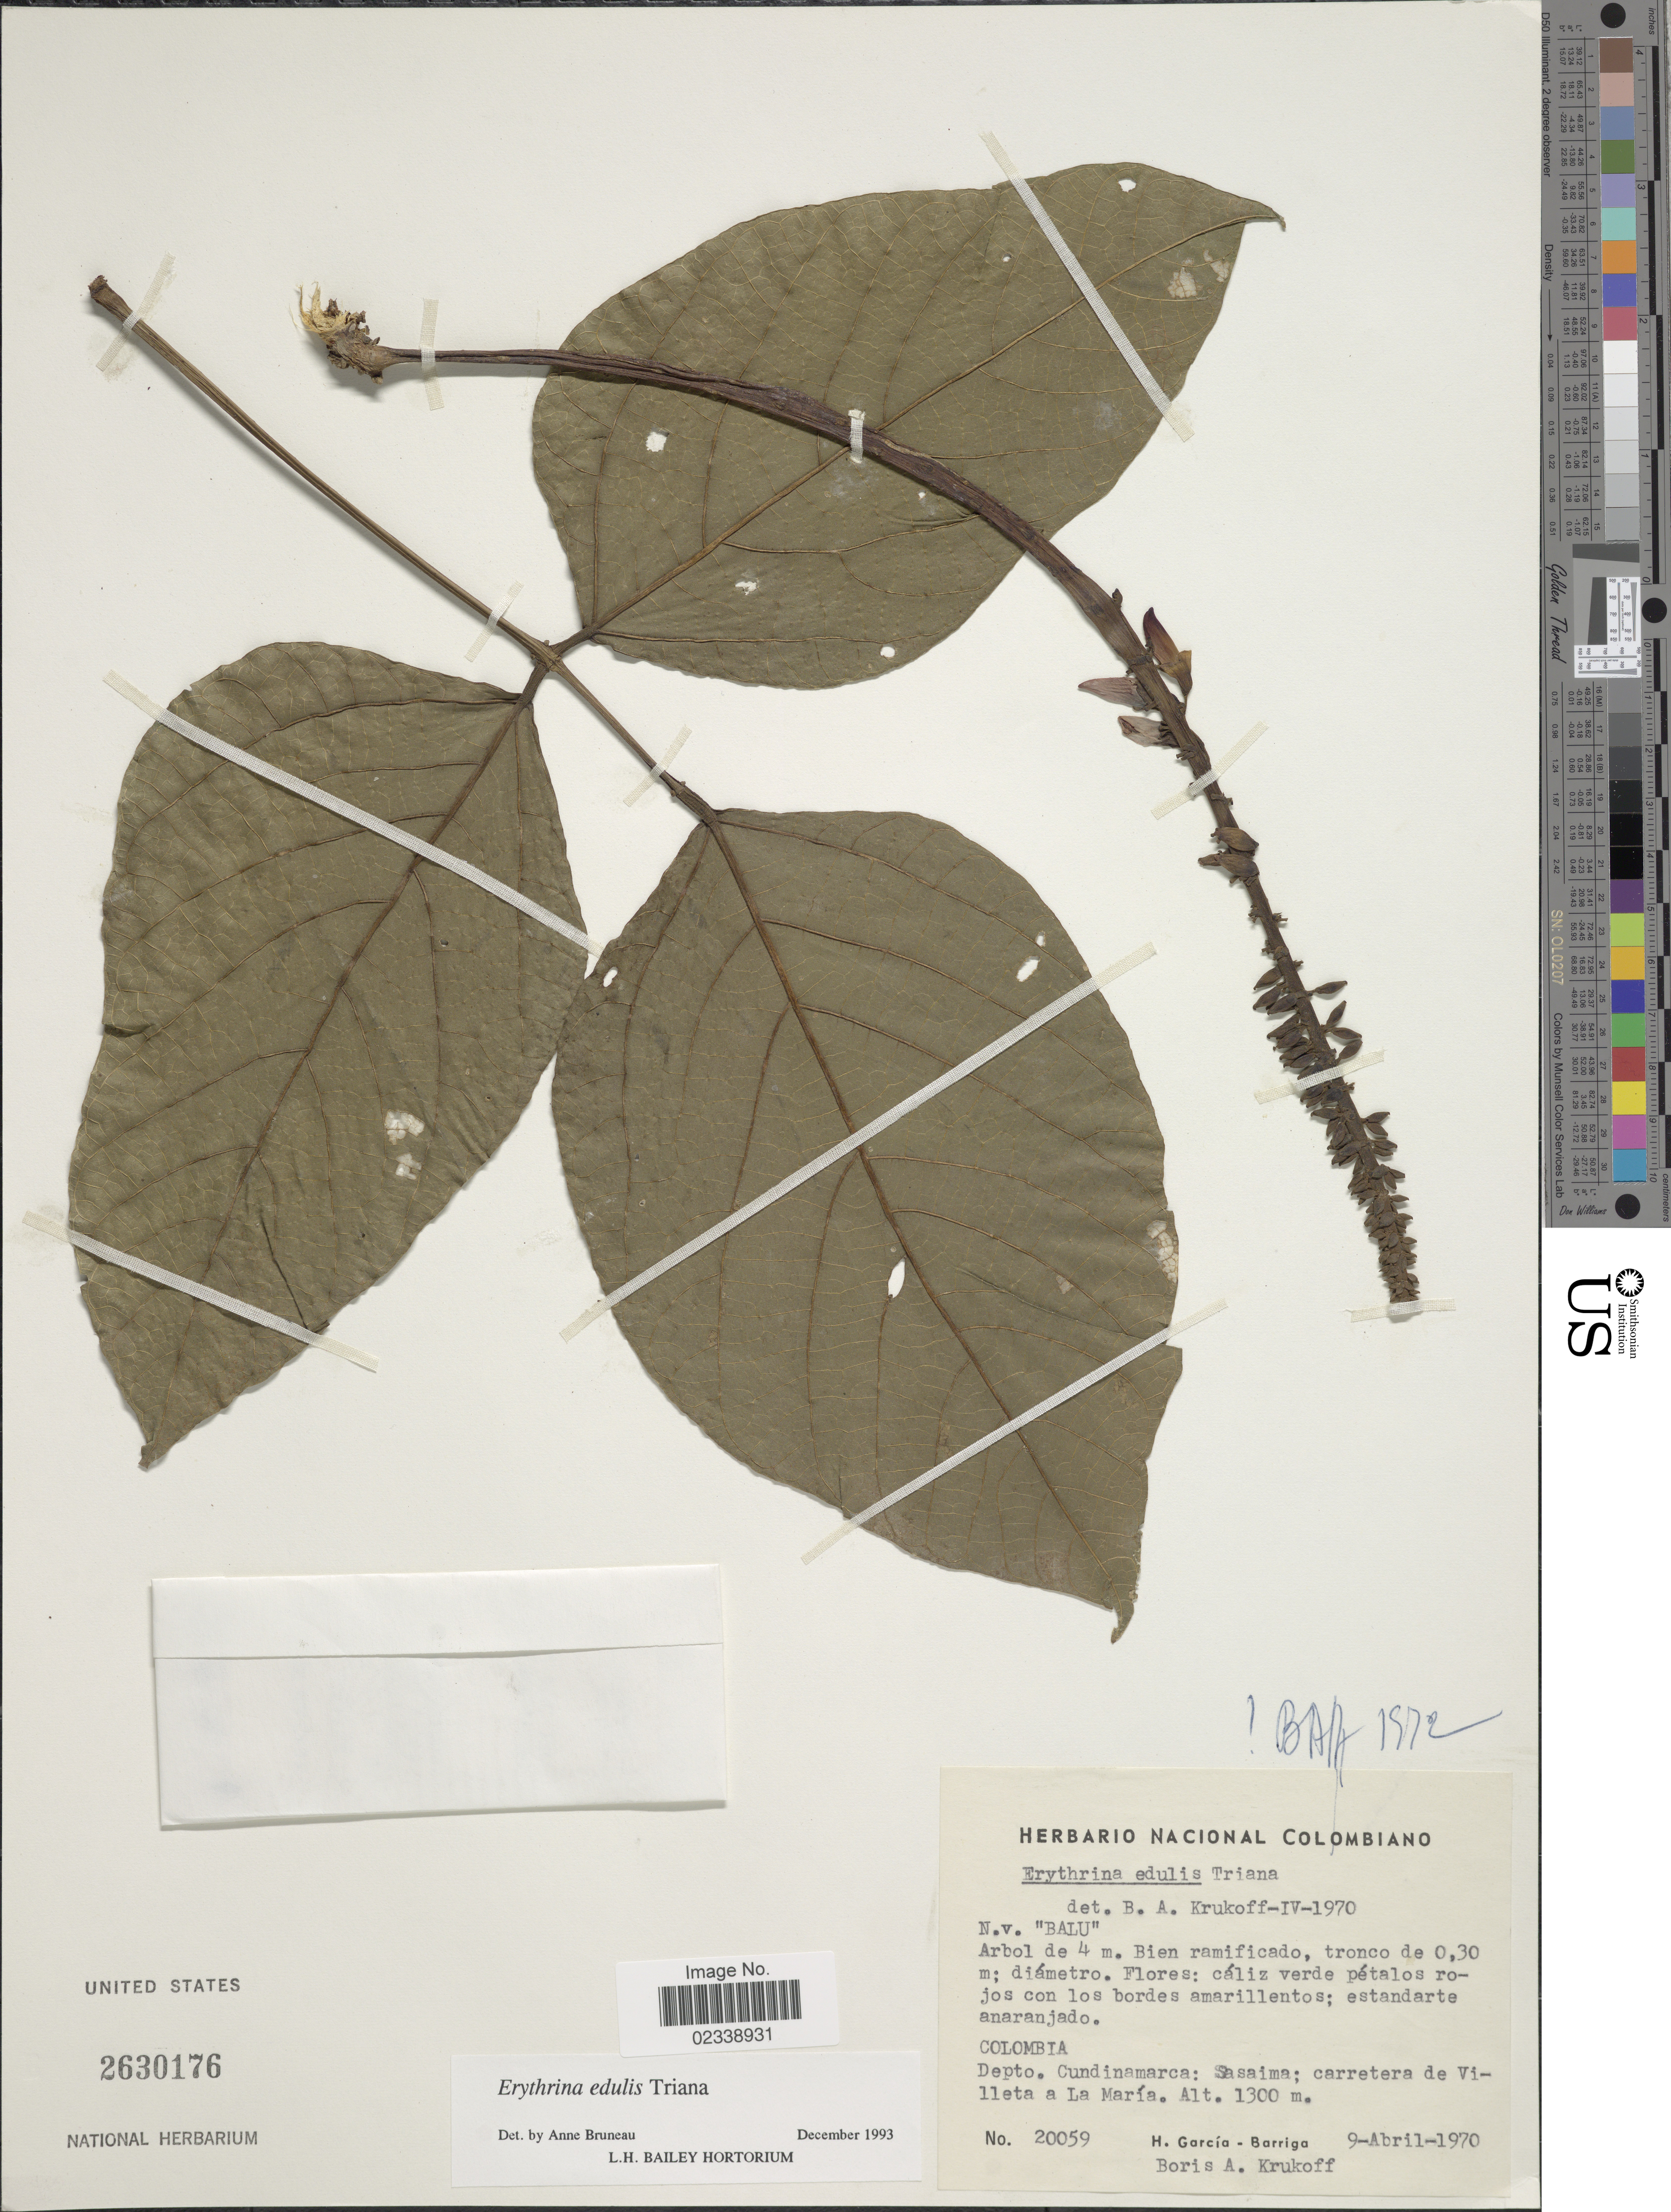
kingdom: Plantae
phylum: Tracheophyta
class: Magnoliopsida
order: Fabales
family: Fabaceae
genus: Erythrina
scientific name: Erythrina edulis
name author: Triana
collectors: H. García Barriga & B. A. Krukoff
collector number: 20059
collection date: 1970-04-09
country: Colombia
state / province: Cundinamarca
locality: Sasaima; carretera de Villeta a La Maria.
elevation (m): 1300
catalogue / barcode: US 2630176